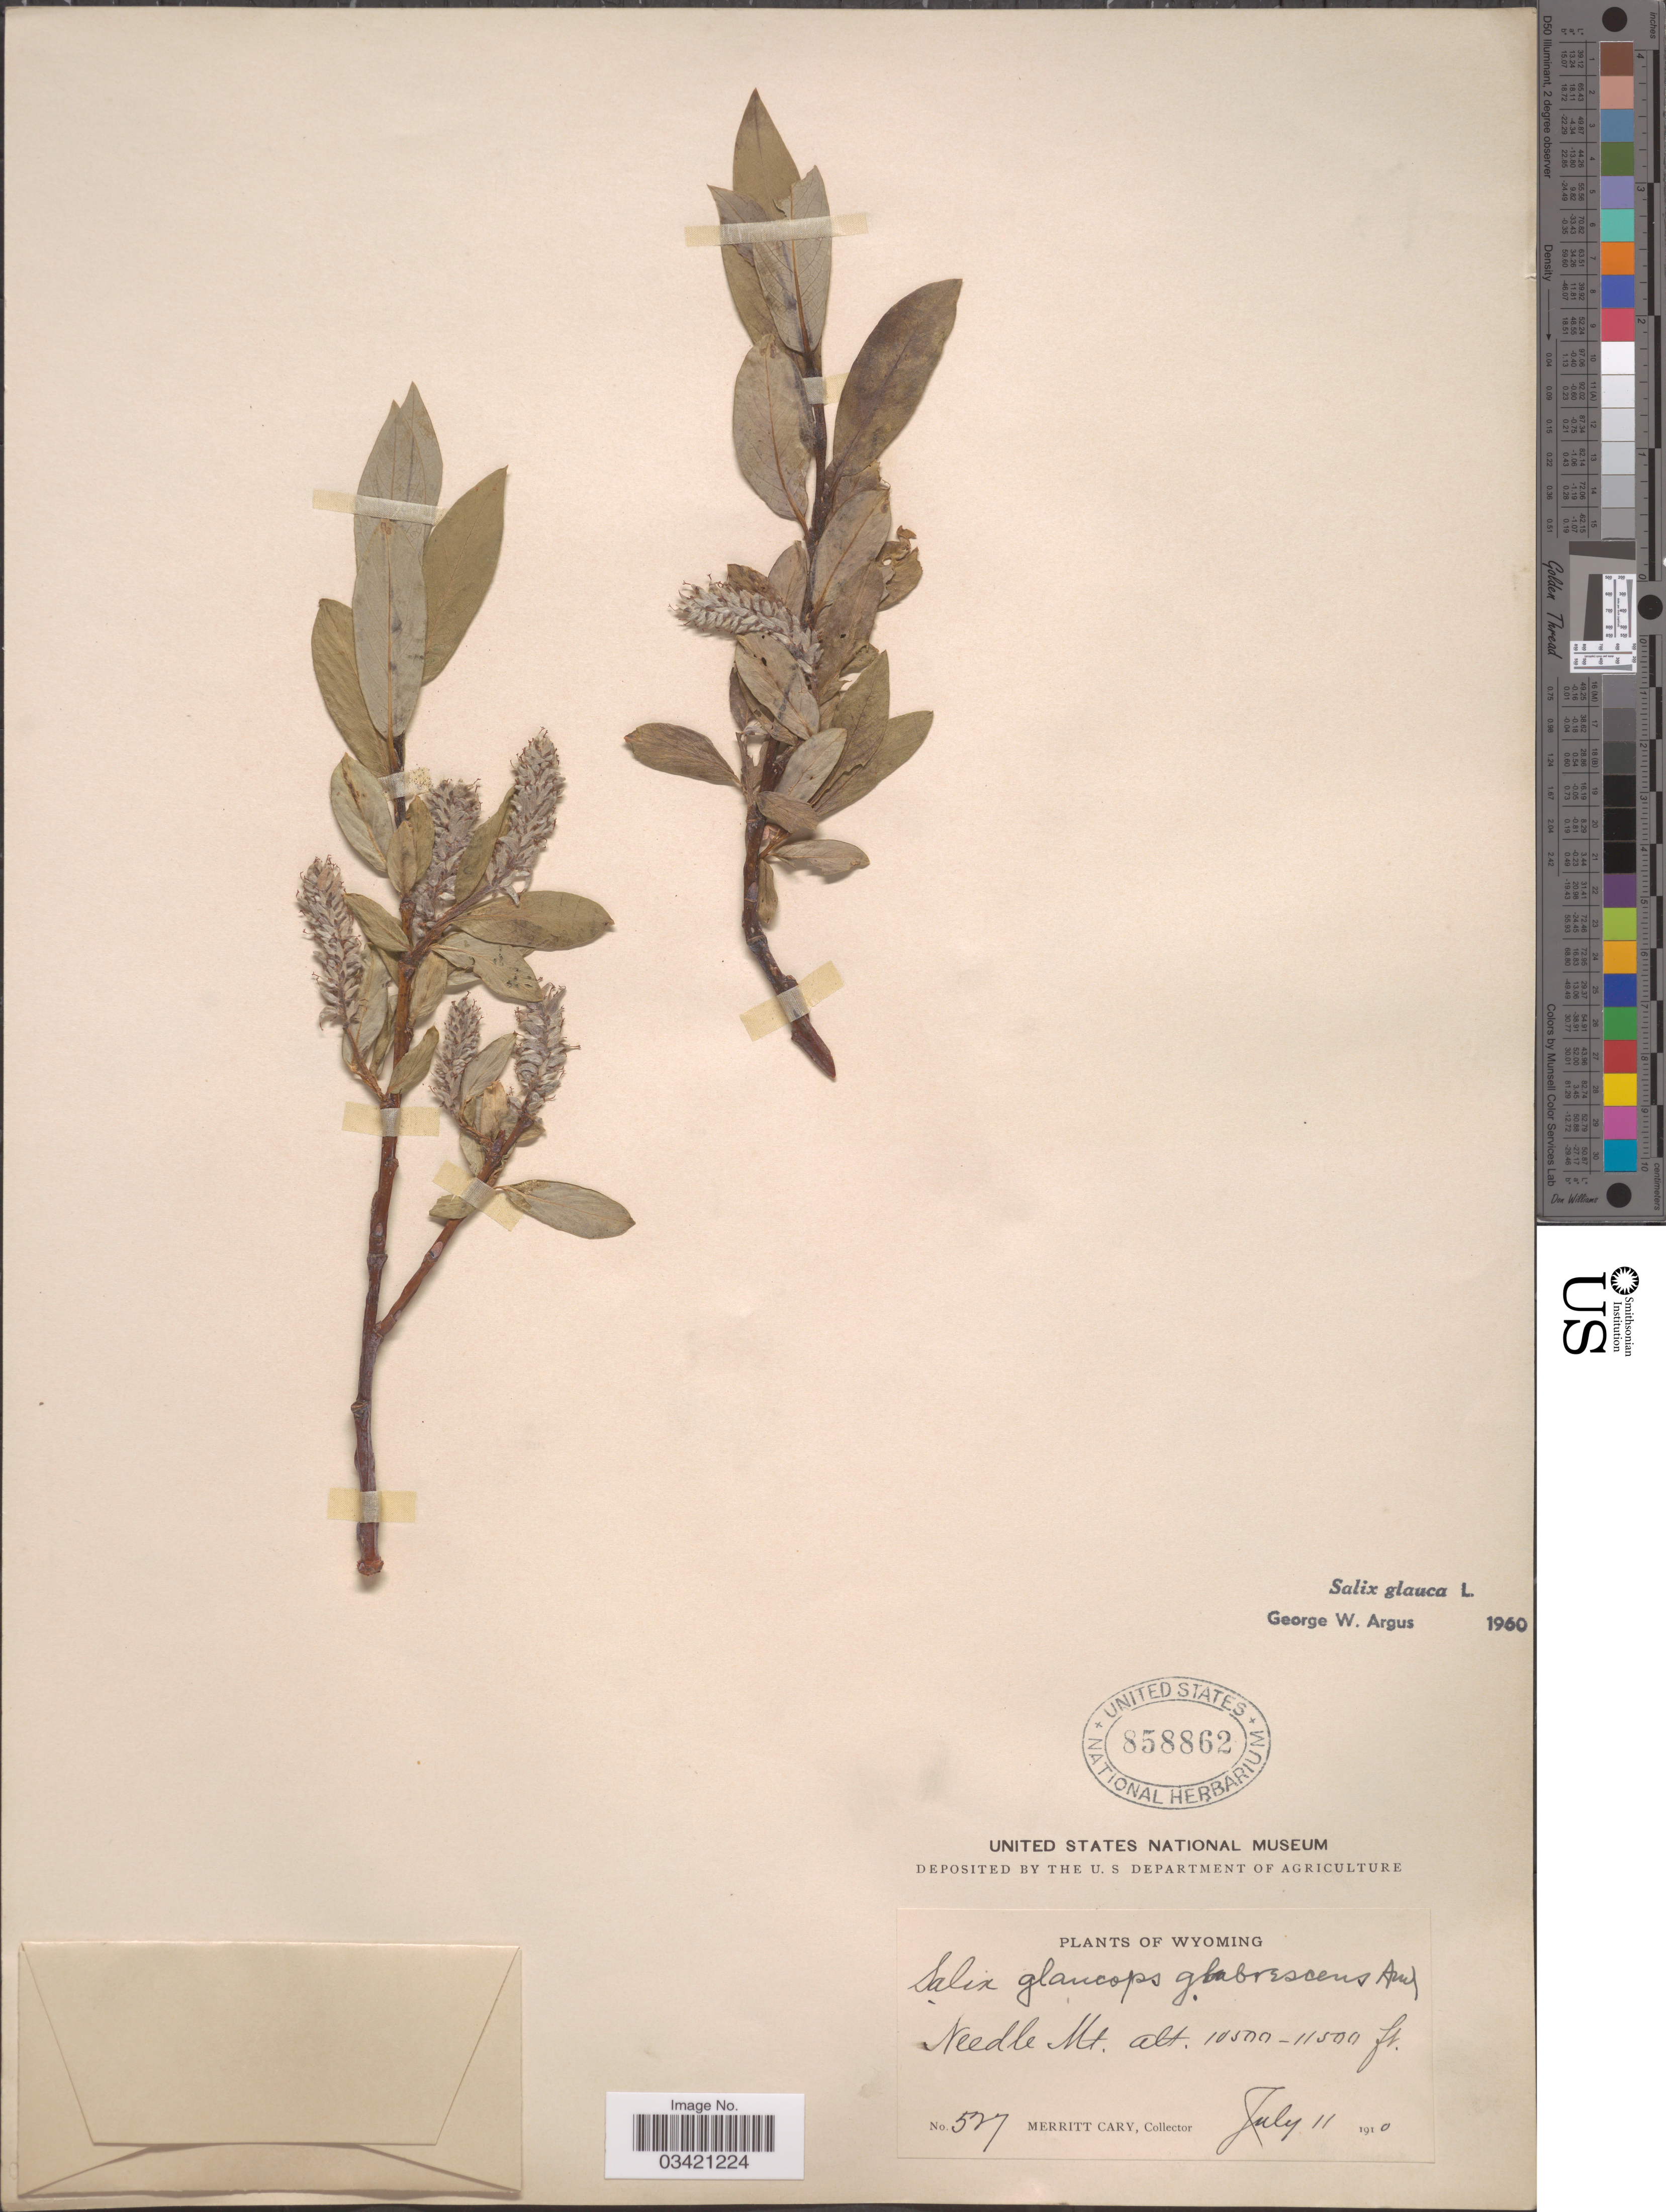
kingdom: Plantae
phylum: Tracheophyta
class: Magnoliopsida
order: Malpighiales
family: Salicaceae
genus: Salix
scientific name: Salix glauca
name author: L.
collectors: M. Cary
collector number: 527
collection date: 1910-07-11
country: United States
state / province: Wyoming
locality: Needle Mt.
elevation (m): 3200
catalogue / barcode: US 858862